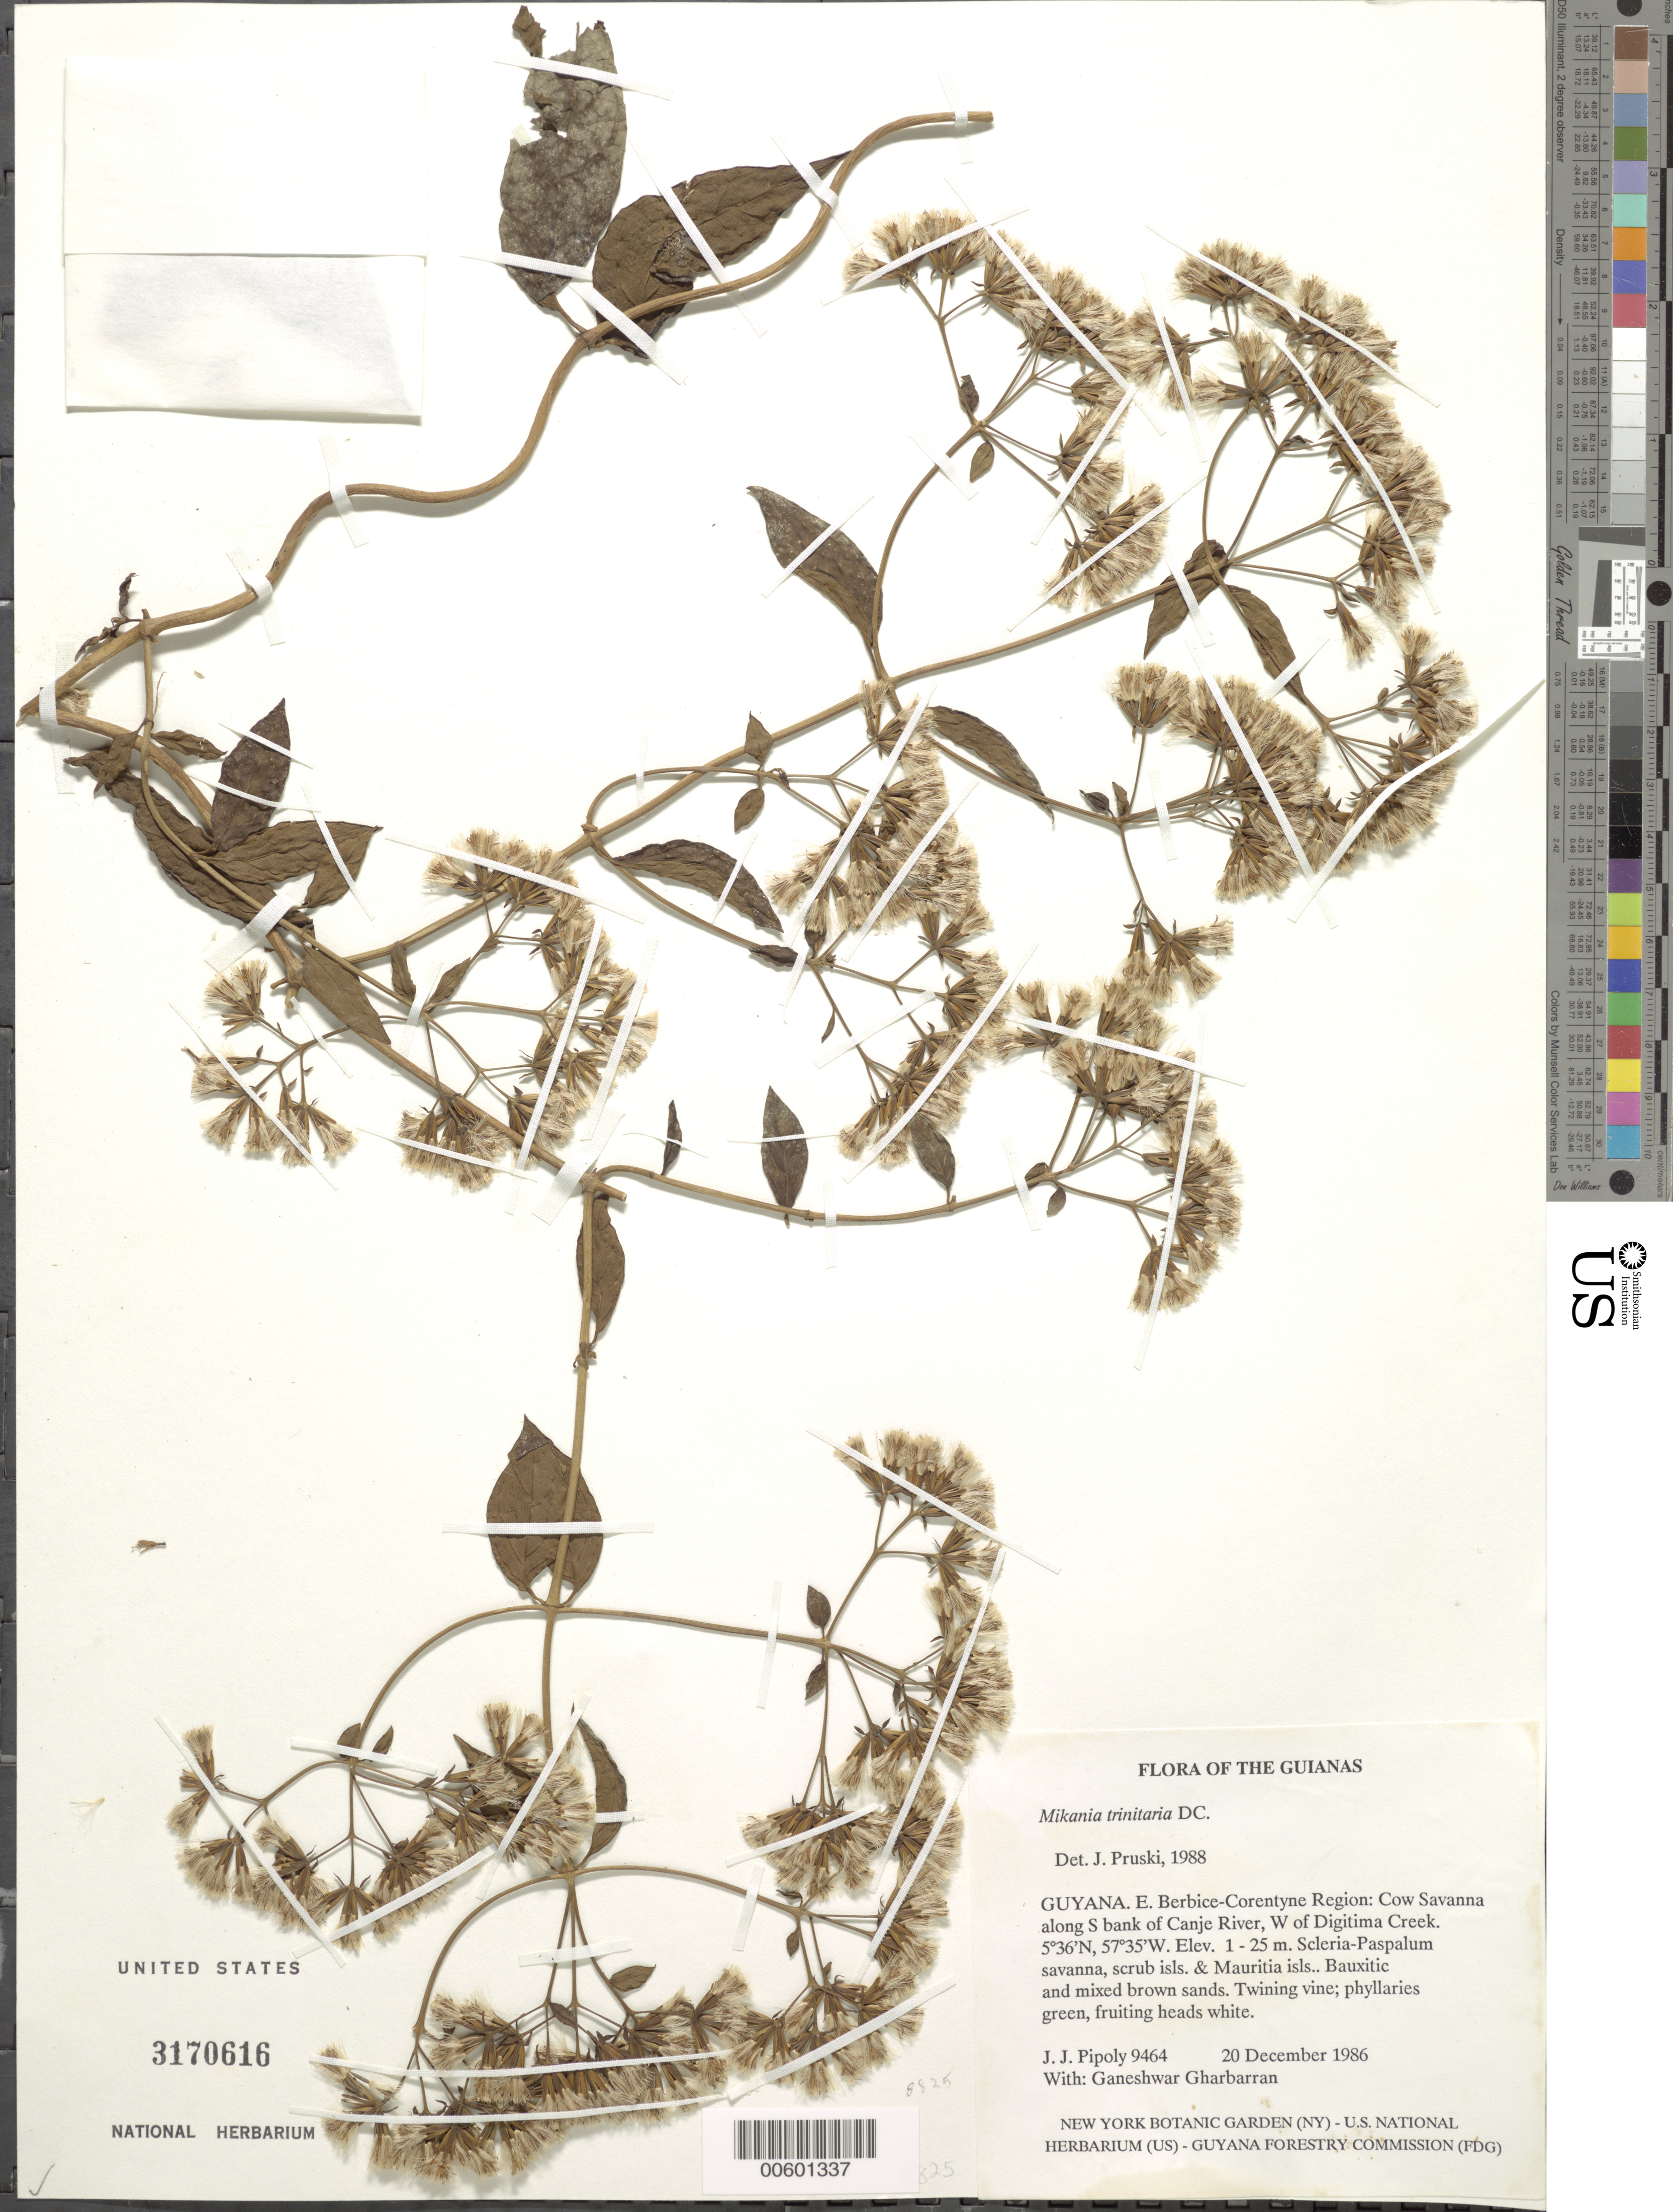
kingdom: Plantae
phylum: Tracheophyta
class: Magnoliopsida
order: Asterales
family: Asteraceae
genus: Mikania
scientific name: Mikania trinitaria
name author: DC.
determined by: Pruski, J. F.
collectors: J. J. Pipoly & G. Gharbarran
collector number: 9464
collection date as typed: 20 December 1986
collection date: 1986-12-20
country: Guyana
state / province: E. Berbice-Corentyne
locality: Cow savanna, along S bank of Canje River, W of Digitima Creek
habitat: Scleria-Paspalum savanna, scrub isls. & Mauritia isls. Bauxitic and mixed brown sands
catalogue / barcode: US 3170616